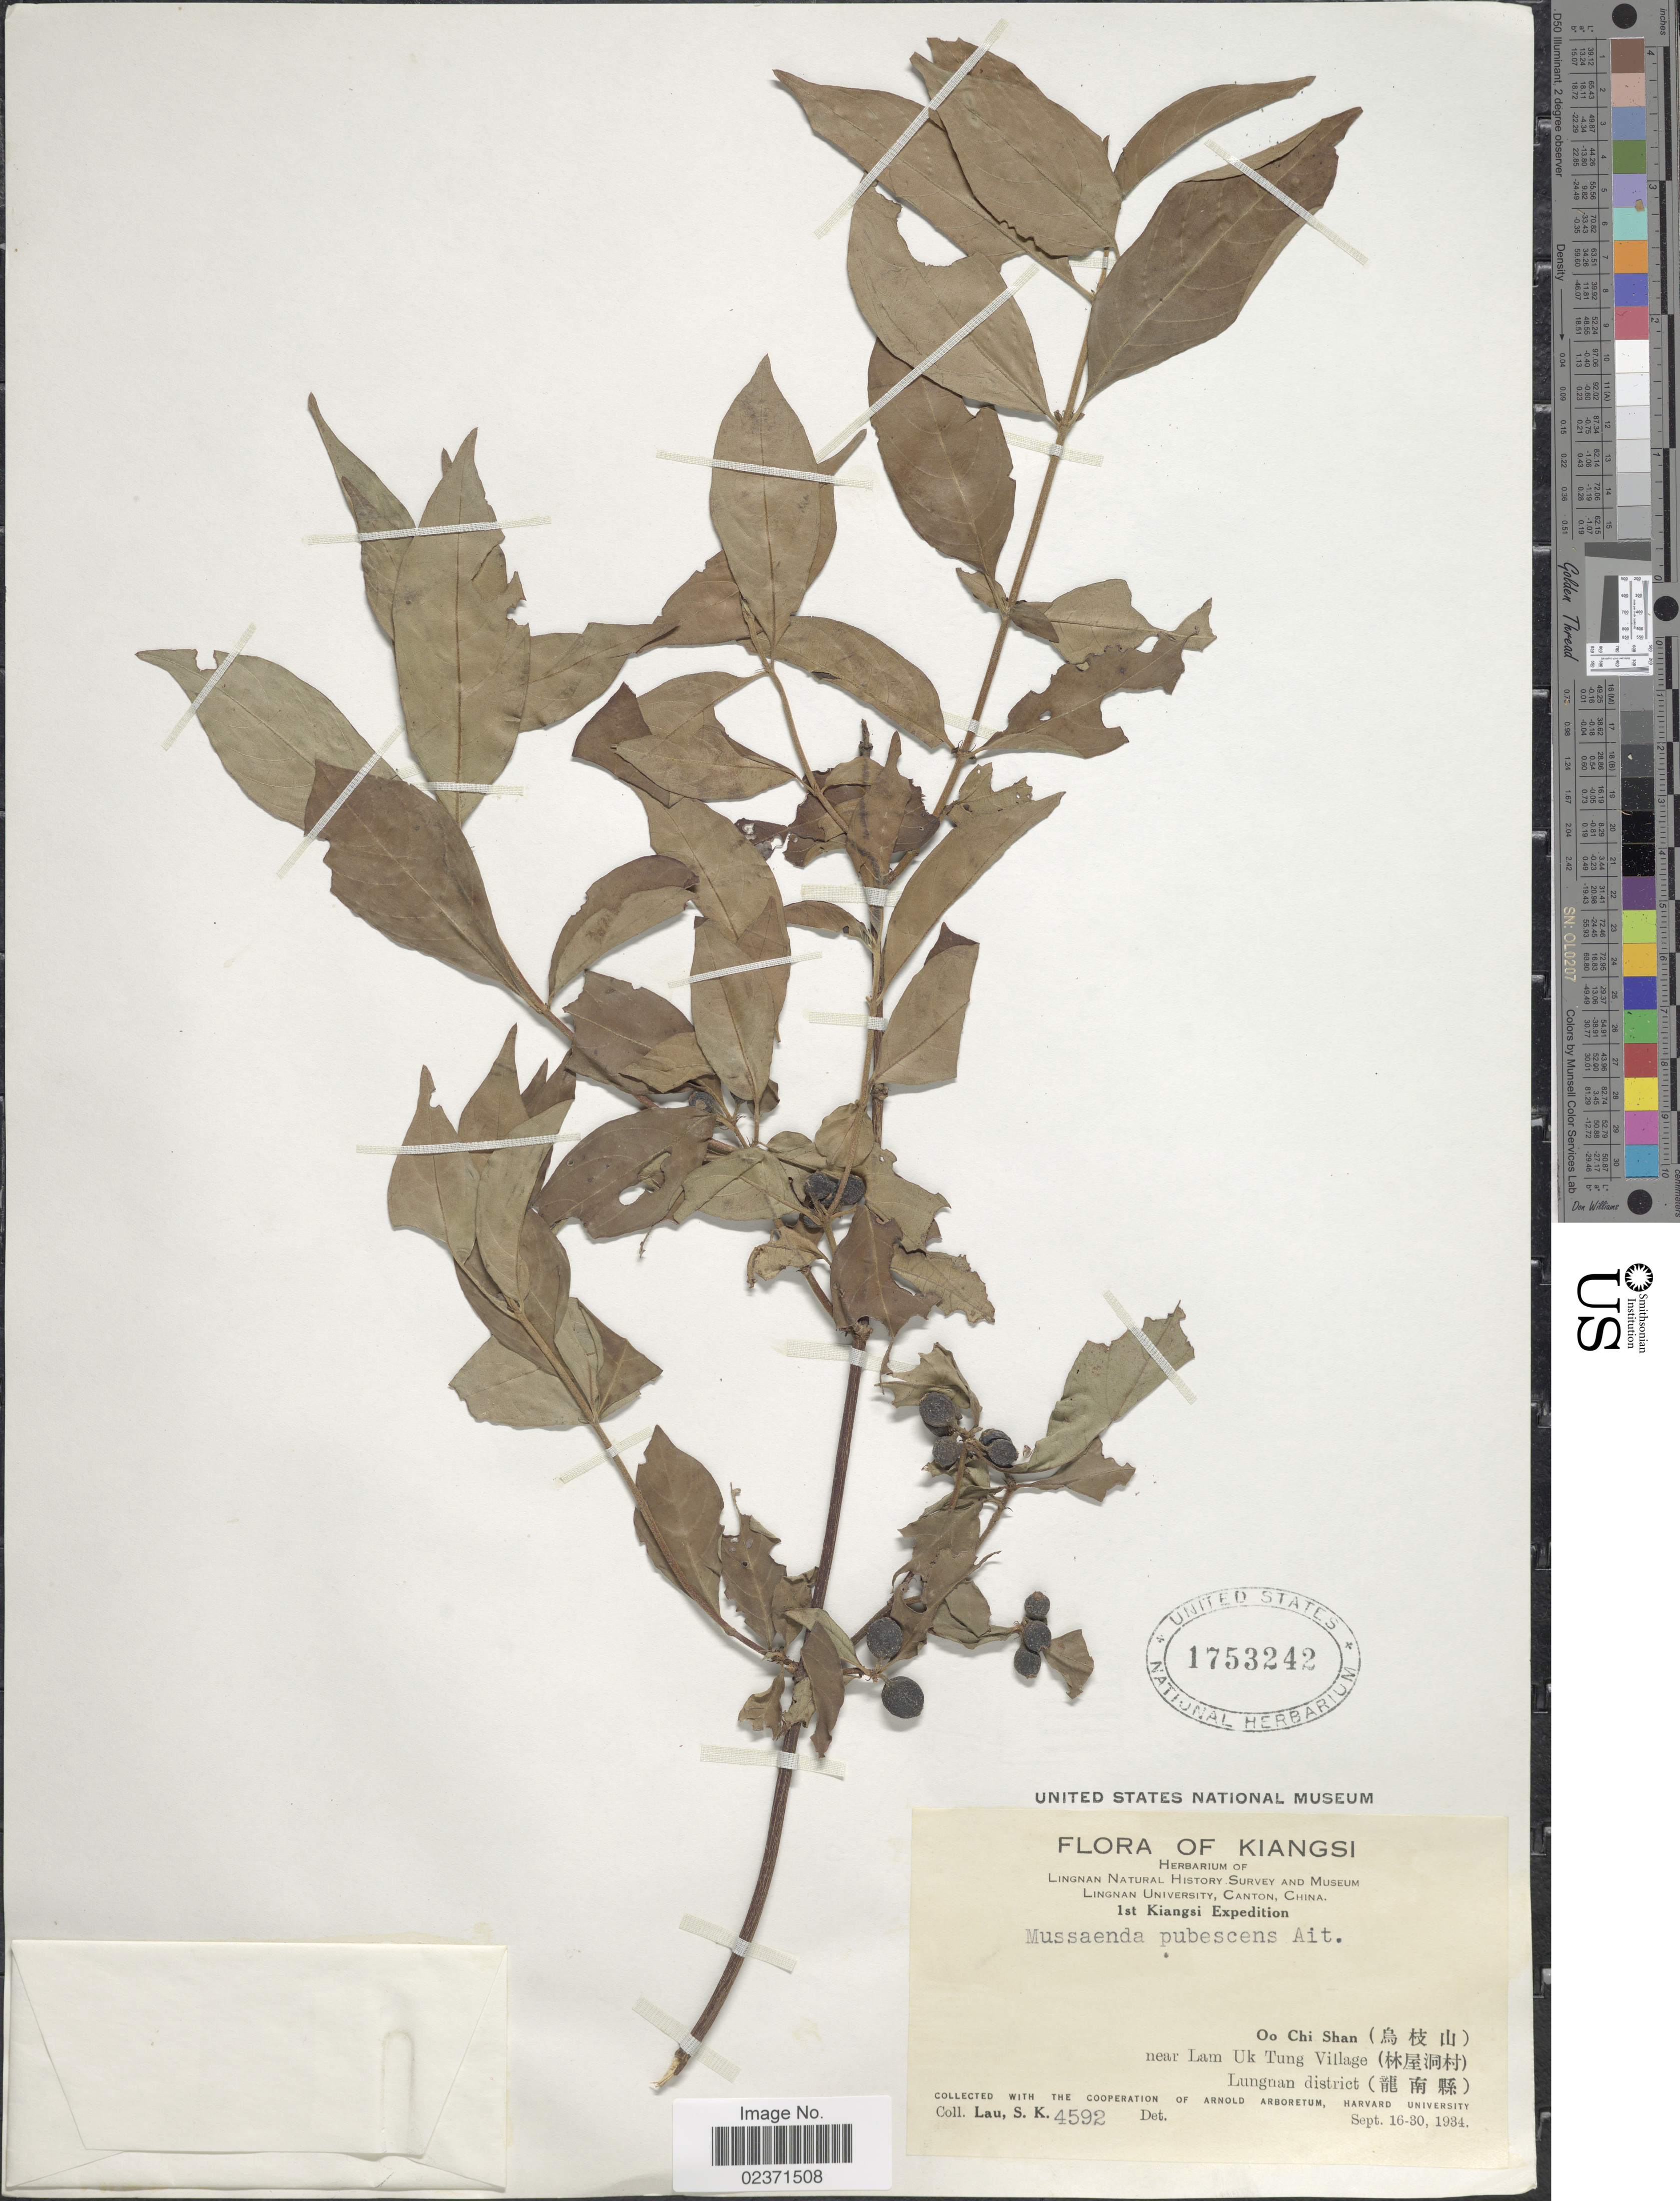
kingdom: Plantae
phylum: Tracheophyta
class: Magnoliopsida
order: Gentianales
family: Rubiaceae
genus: Mussaenda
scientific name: Mussaenda pubescens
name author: W.T. Aiton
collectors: S. K. Lau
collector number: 4592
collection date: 1934-09-16/1934-09-30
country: China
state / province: Jiangxi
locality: Kiangsi. Oo Chi Shan near Lam Uk Tung Village Lunguan [interpreted] district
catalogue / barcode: US 1753242